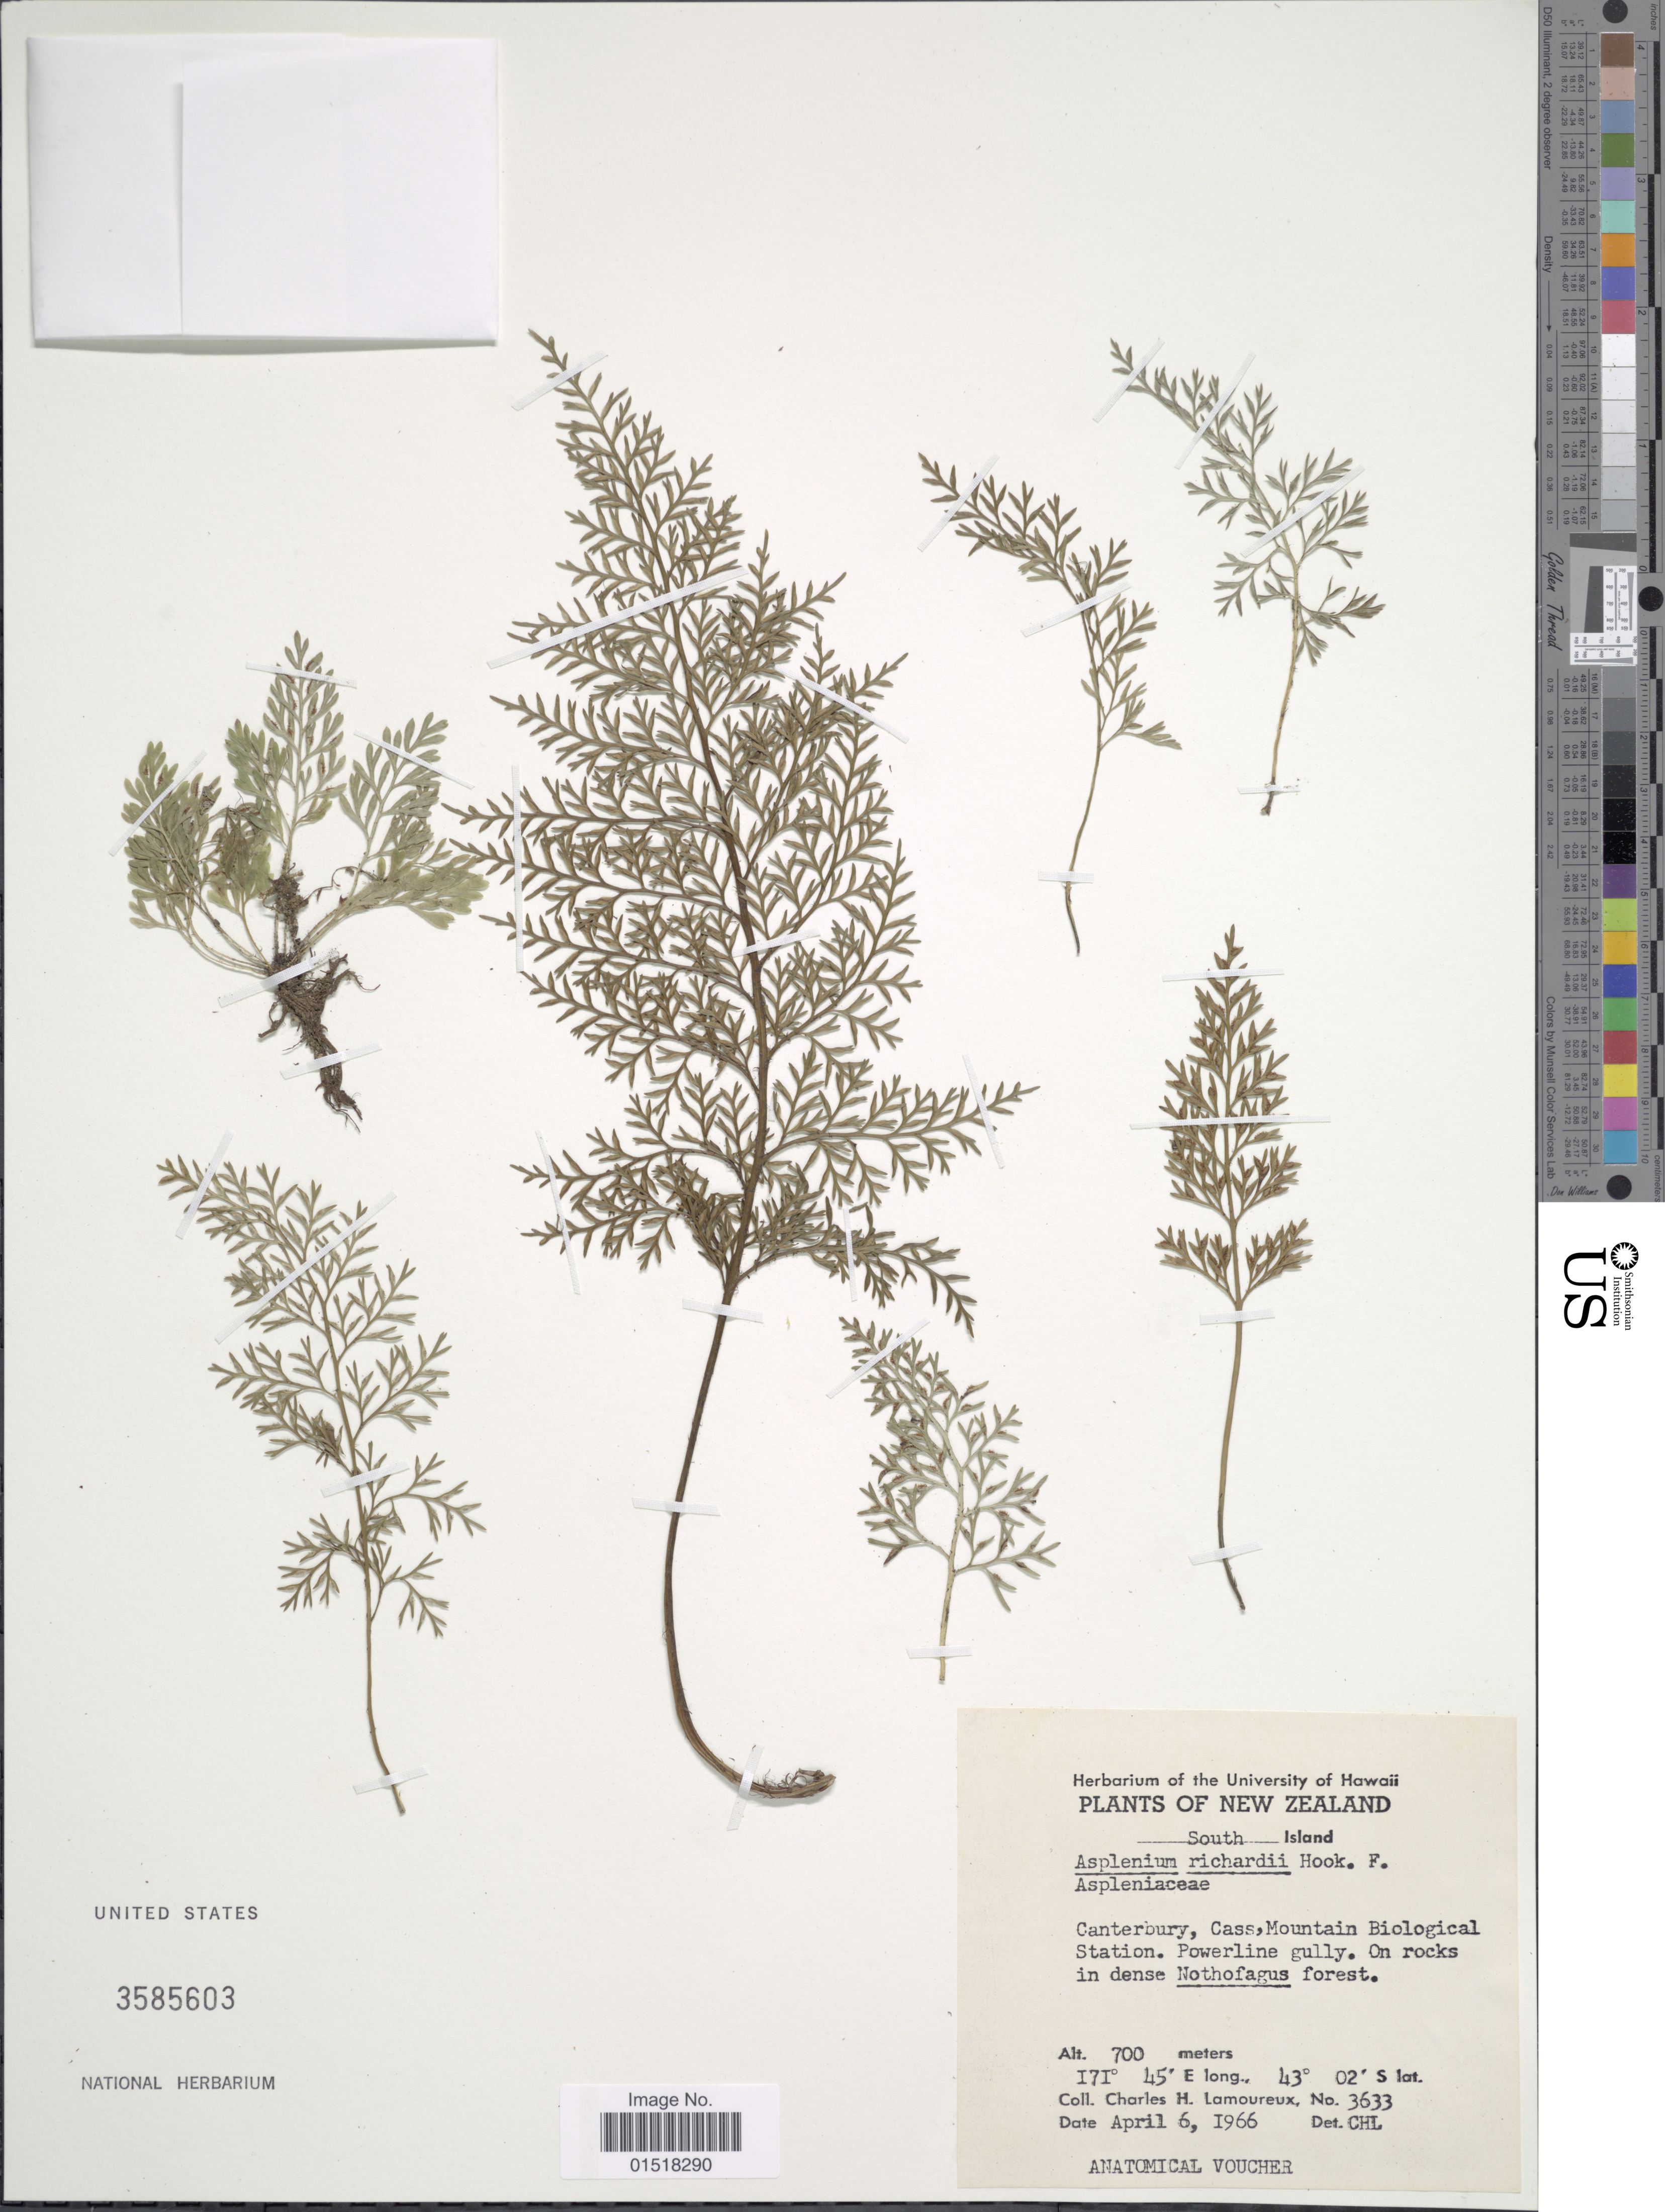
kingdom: Plantae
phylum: Tracheophyta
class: Polypodiopsida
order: Polypodiales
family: Aspleniaceae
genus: Asplenium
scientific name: Asplenium richardii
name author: (Hook. f.) Hook. f.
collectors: C. H. Lamoureux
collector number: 3633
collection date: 1966-04-06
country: New Zealand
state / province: Canterbury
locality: South Island. Canterbury, Cass, Mountain Biological Station.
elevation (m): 700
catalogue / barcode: US 3585603